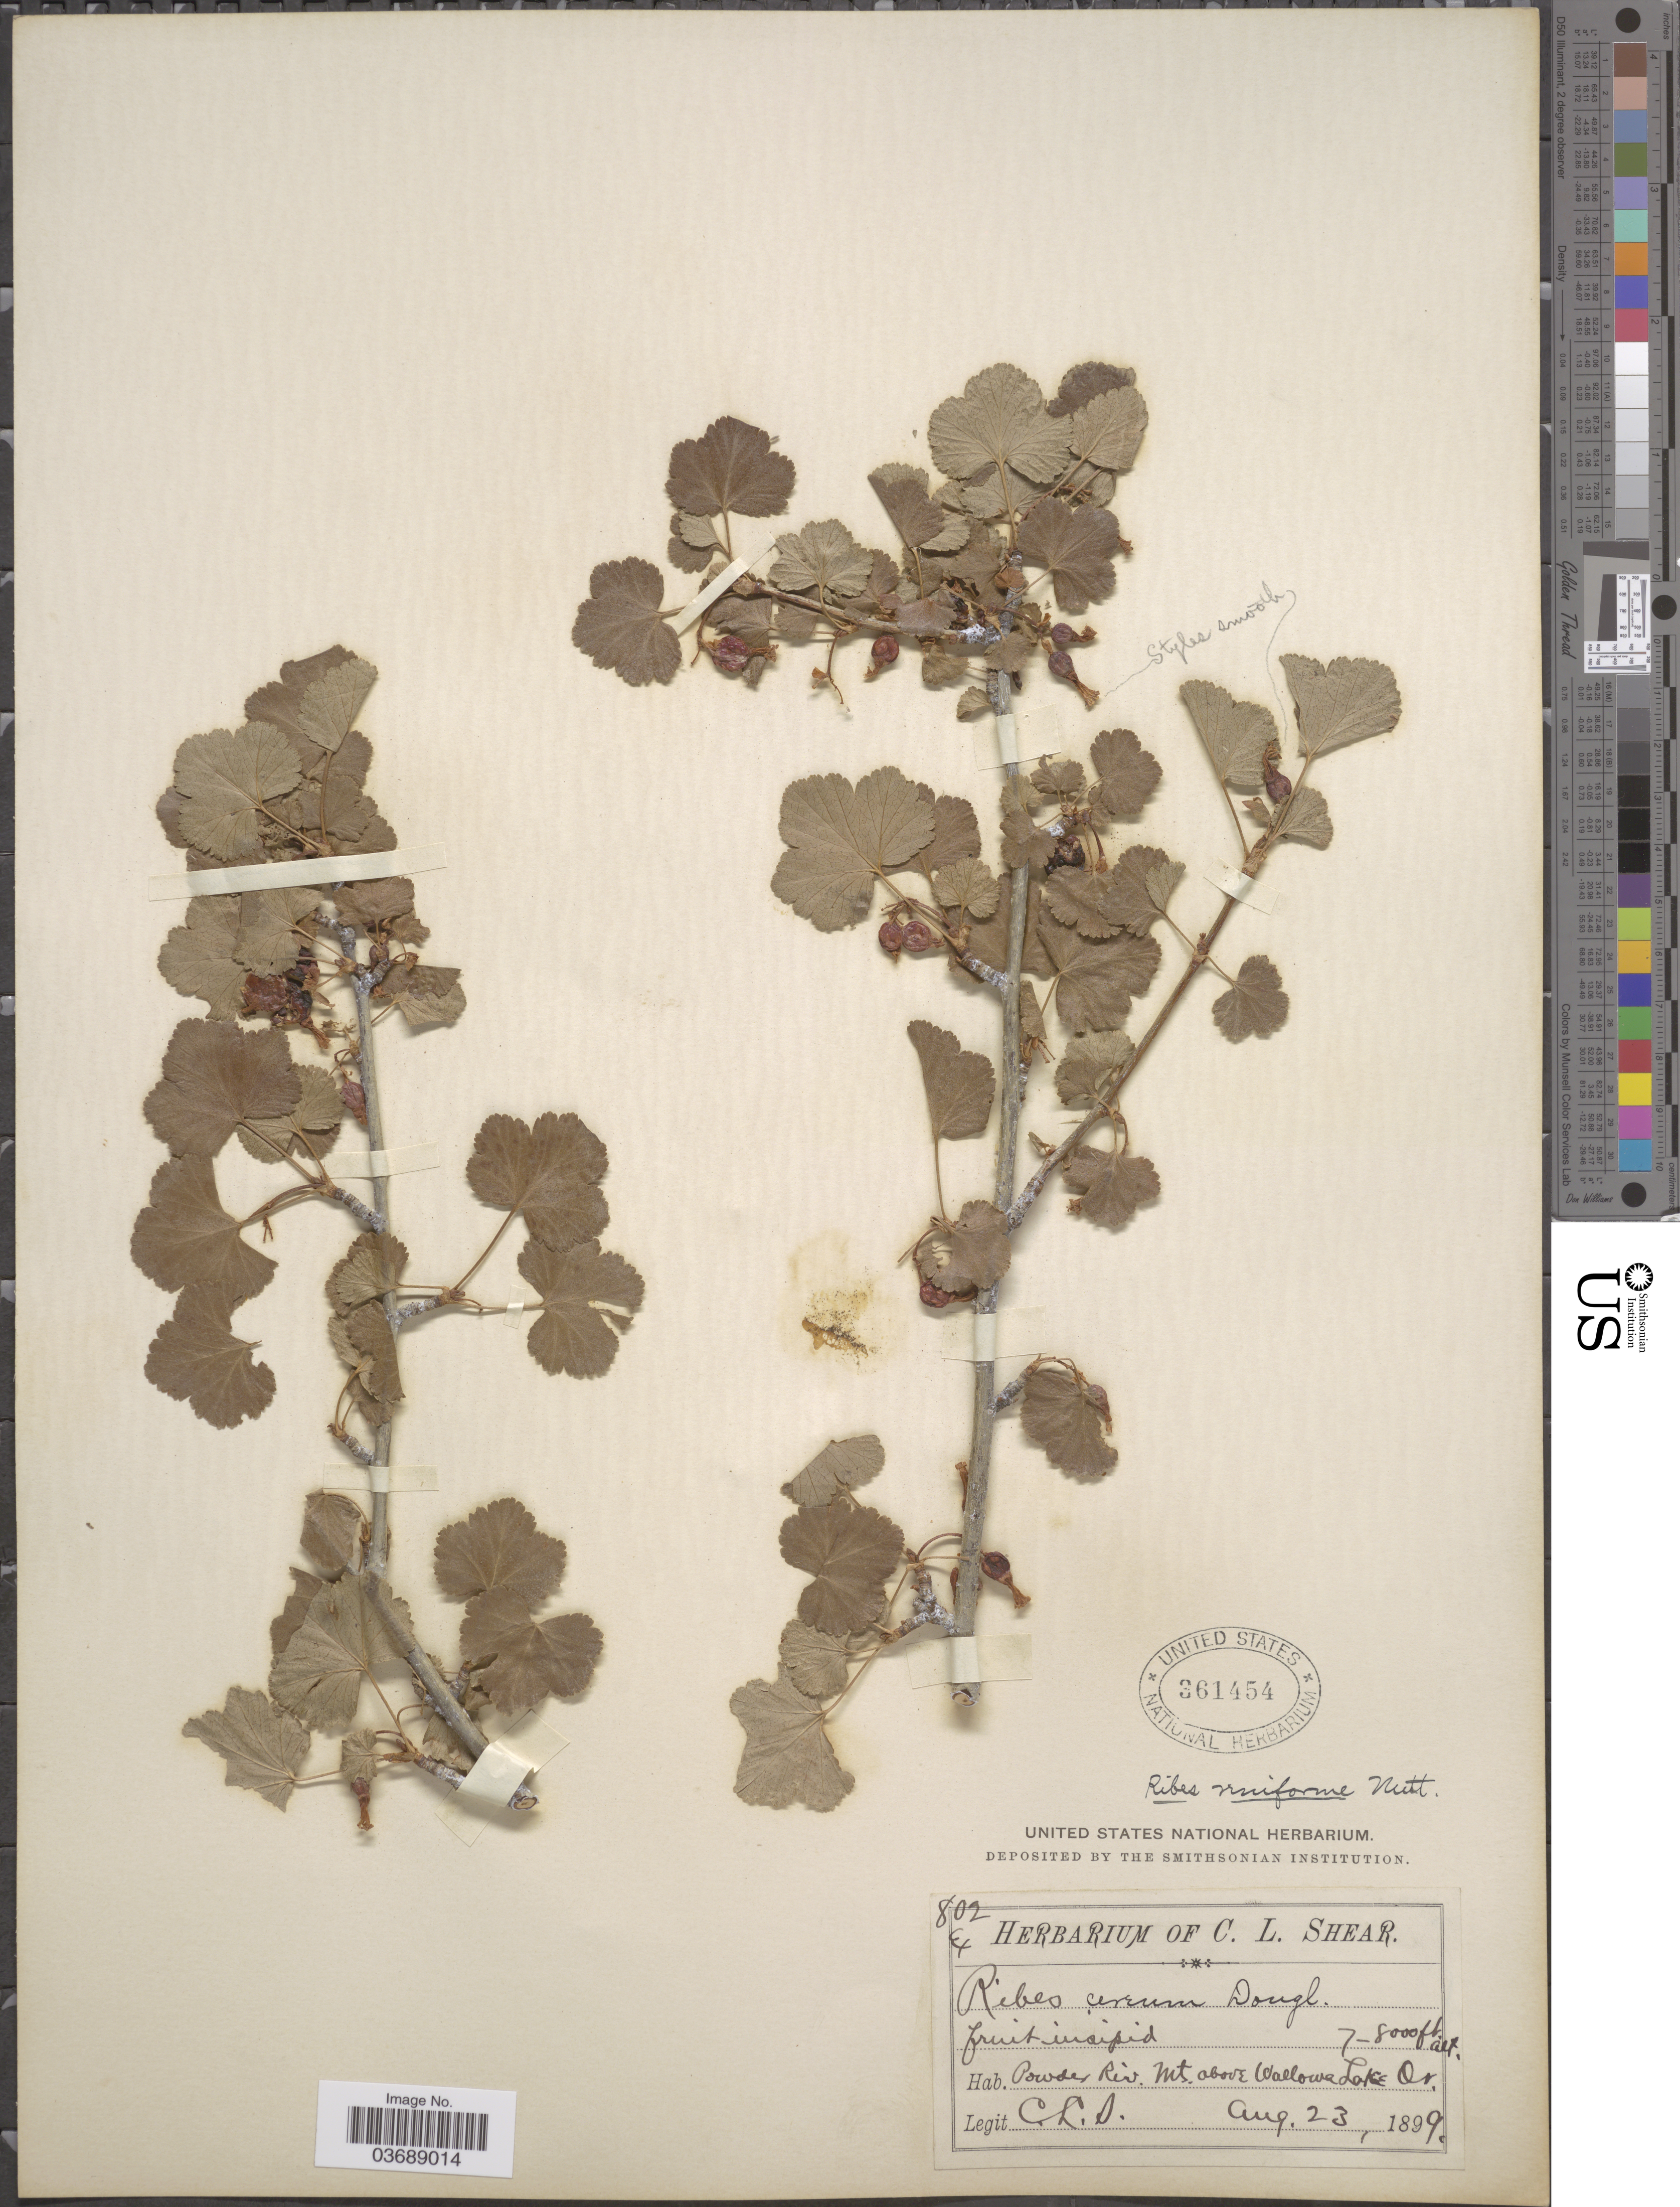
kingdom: Plantae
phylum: Tracheophyta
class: Magnoliopsida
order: Saxifragales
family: Grossulariaceae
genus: Ribes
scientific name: Ribes reniforme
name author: Nutt.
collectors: C. L. Shear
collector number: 802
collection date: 1899-08-23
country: United States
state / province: Oregon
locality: Powder Riv. Mt. above Wallowa Lake.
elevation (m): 2134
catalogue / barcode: US 361454